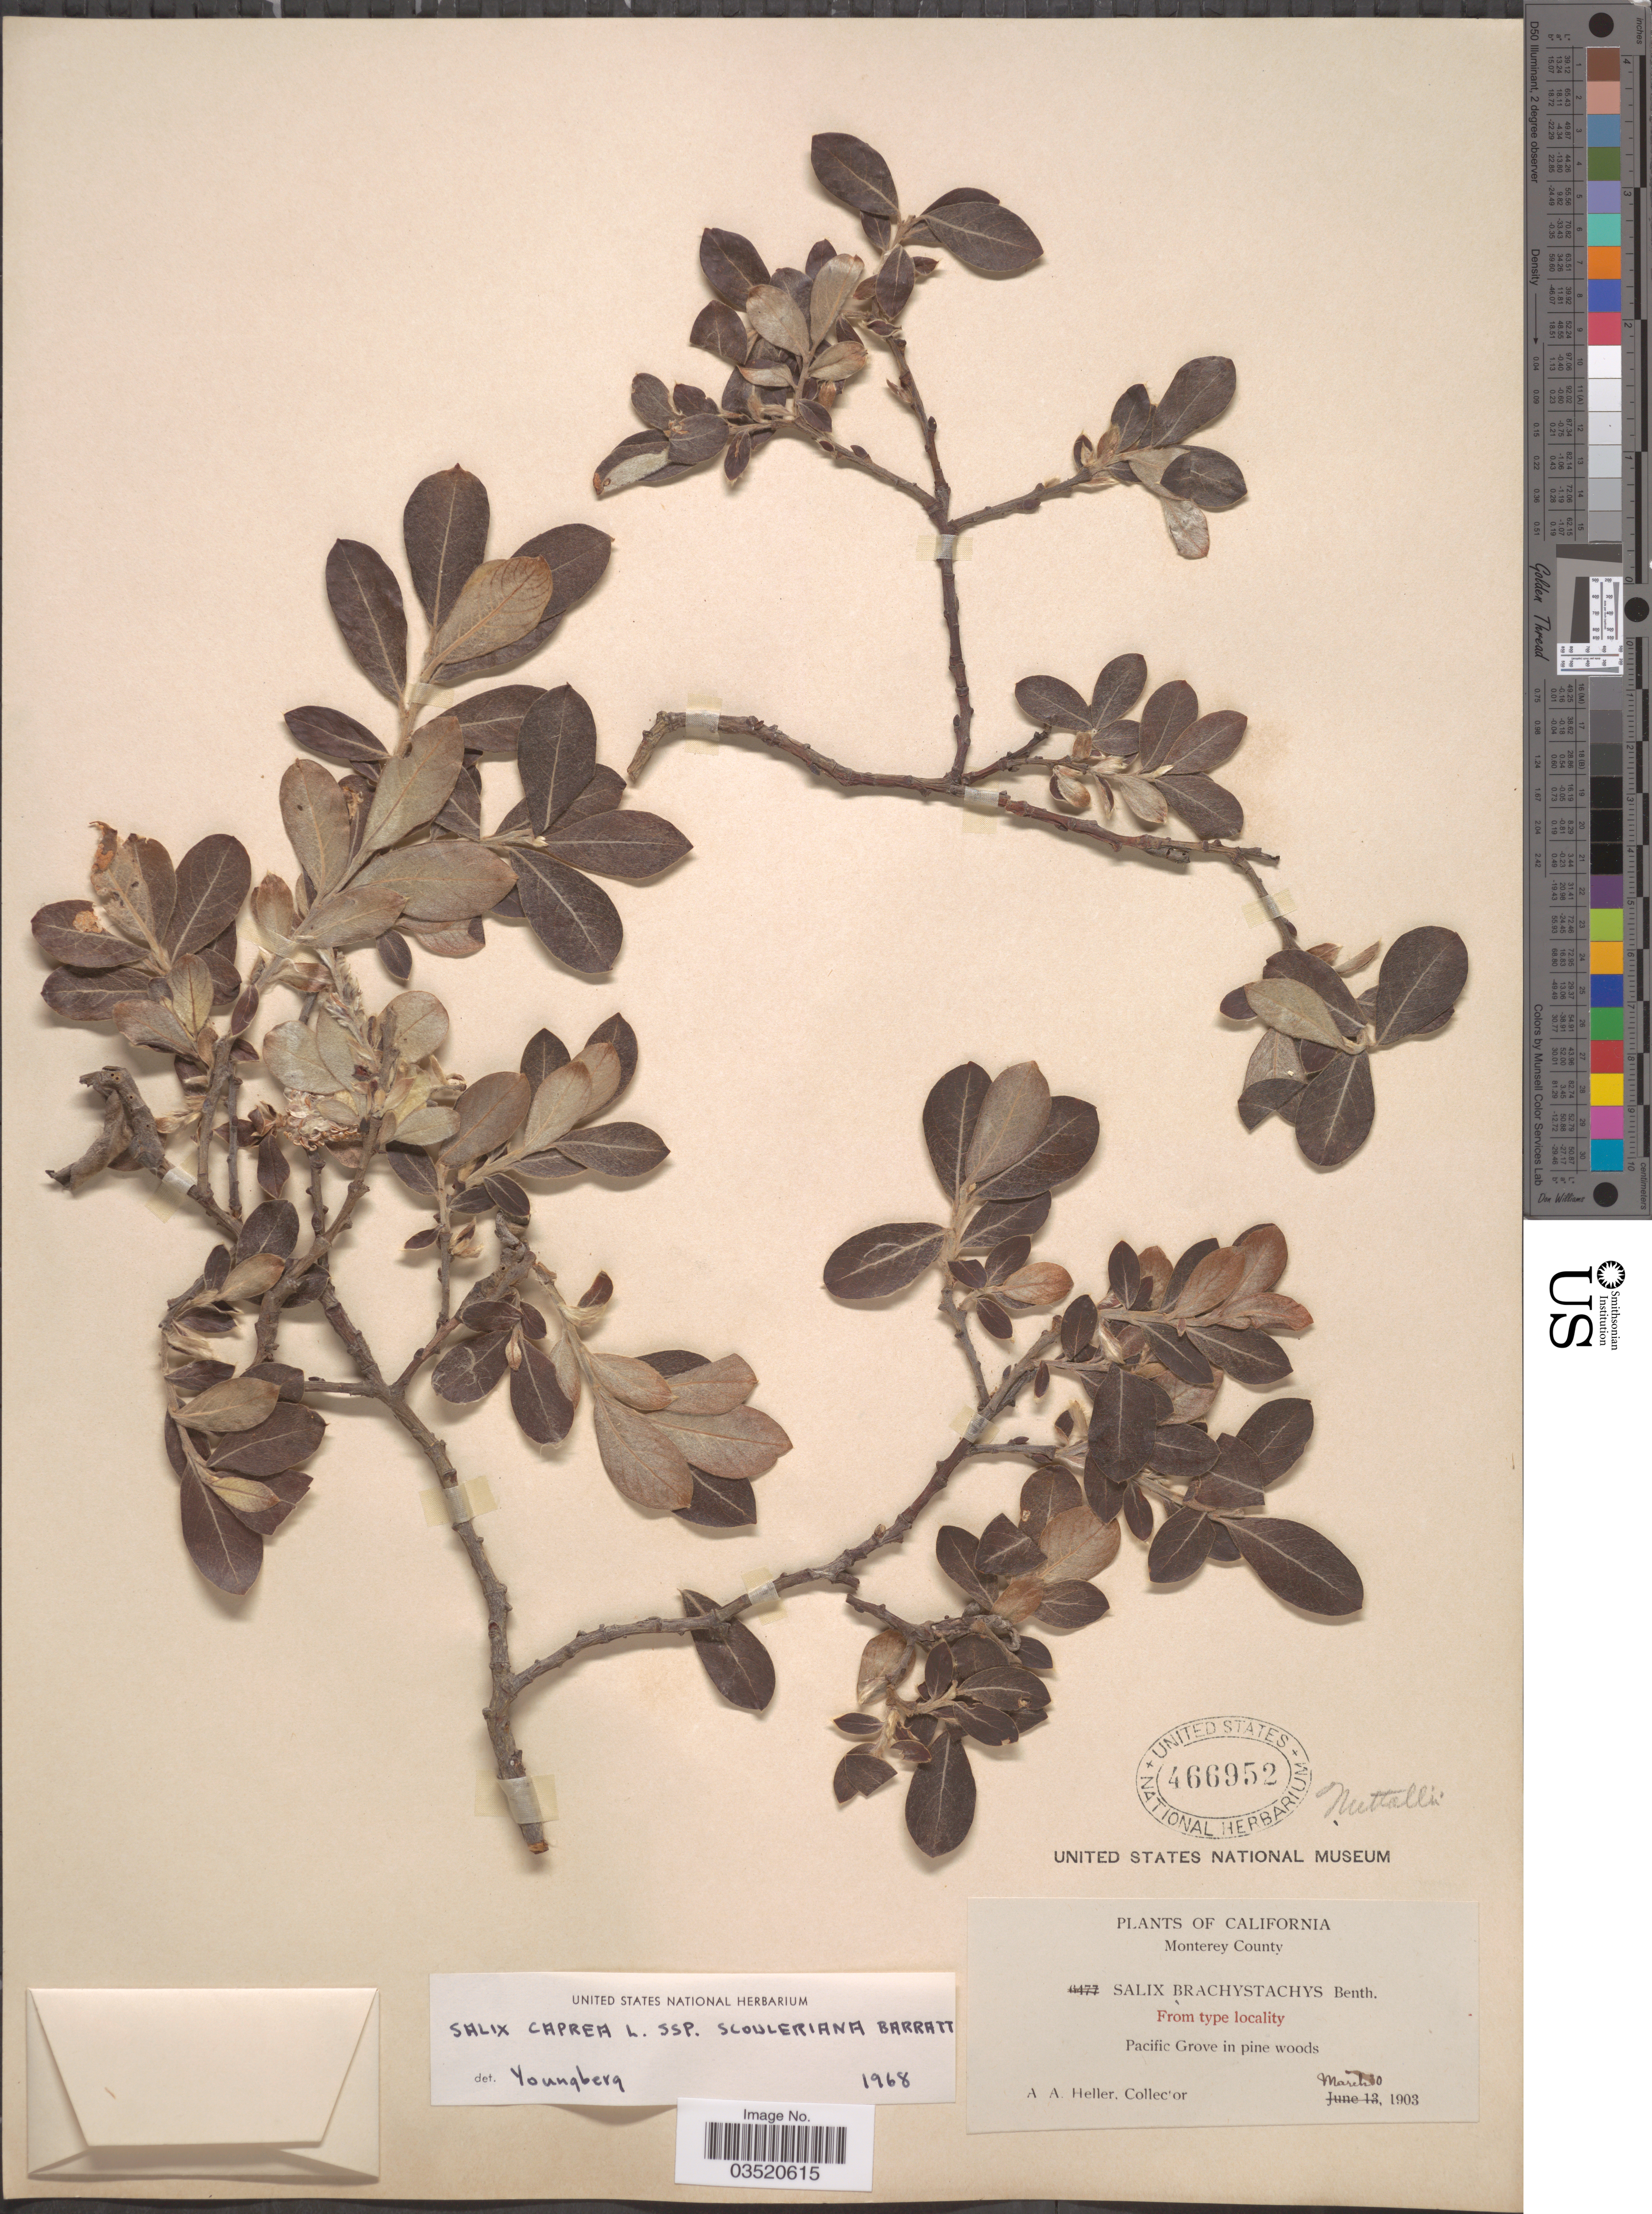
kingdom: Plantae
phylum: Tracheophyta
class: Magnoliopsida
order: Malpighiales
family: Salicaceae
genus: Salix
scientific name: Salix scouleriana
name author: Barratt ex Hook.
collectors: A. A. Heller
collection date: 1903-03-30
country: United States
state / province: California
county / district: Monterey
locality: Monterey County. Pacific Grove in pine woods.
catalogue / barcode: US 466952